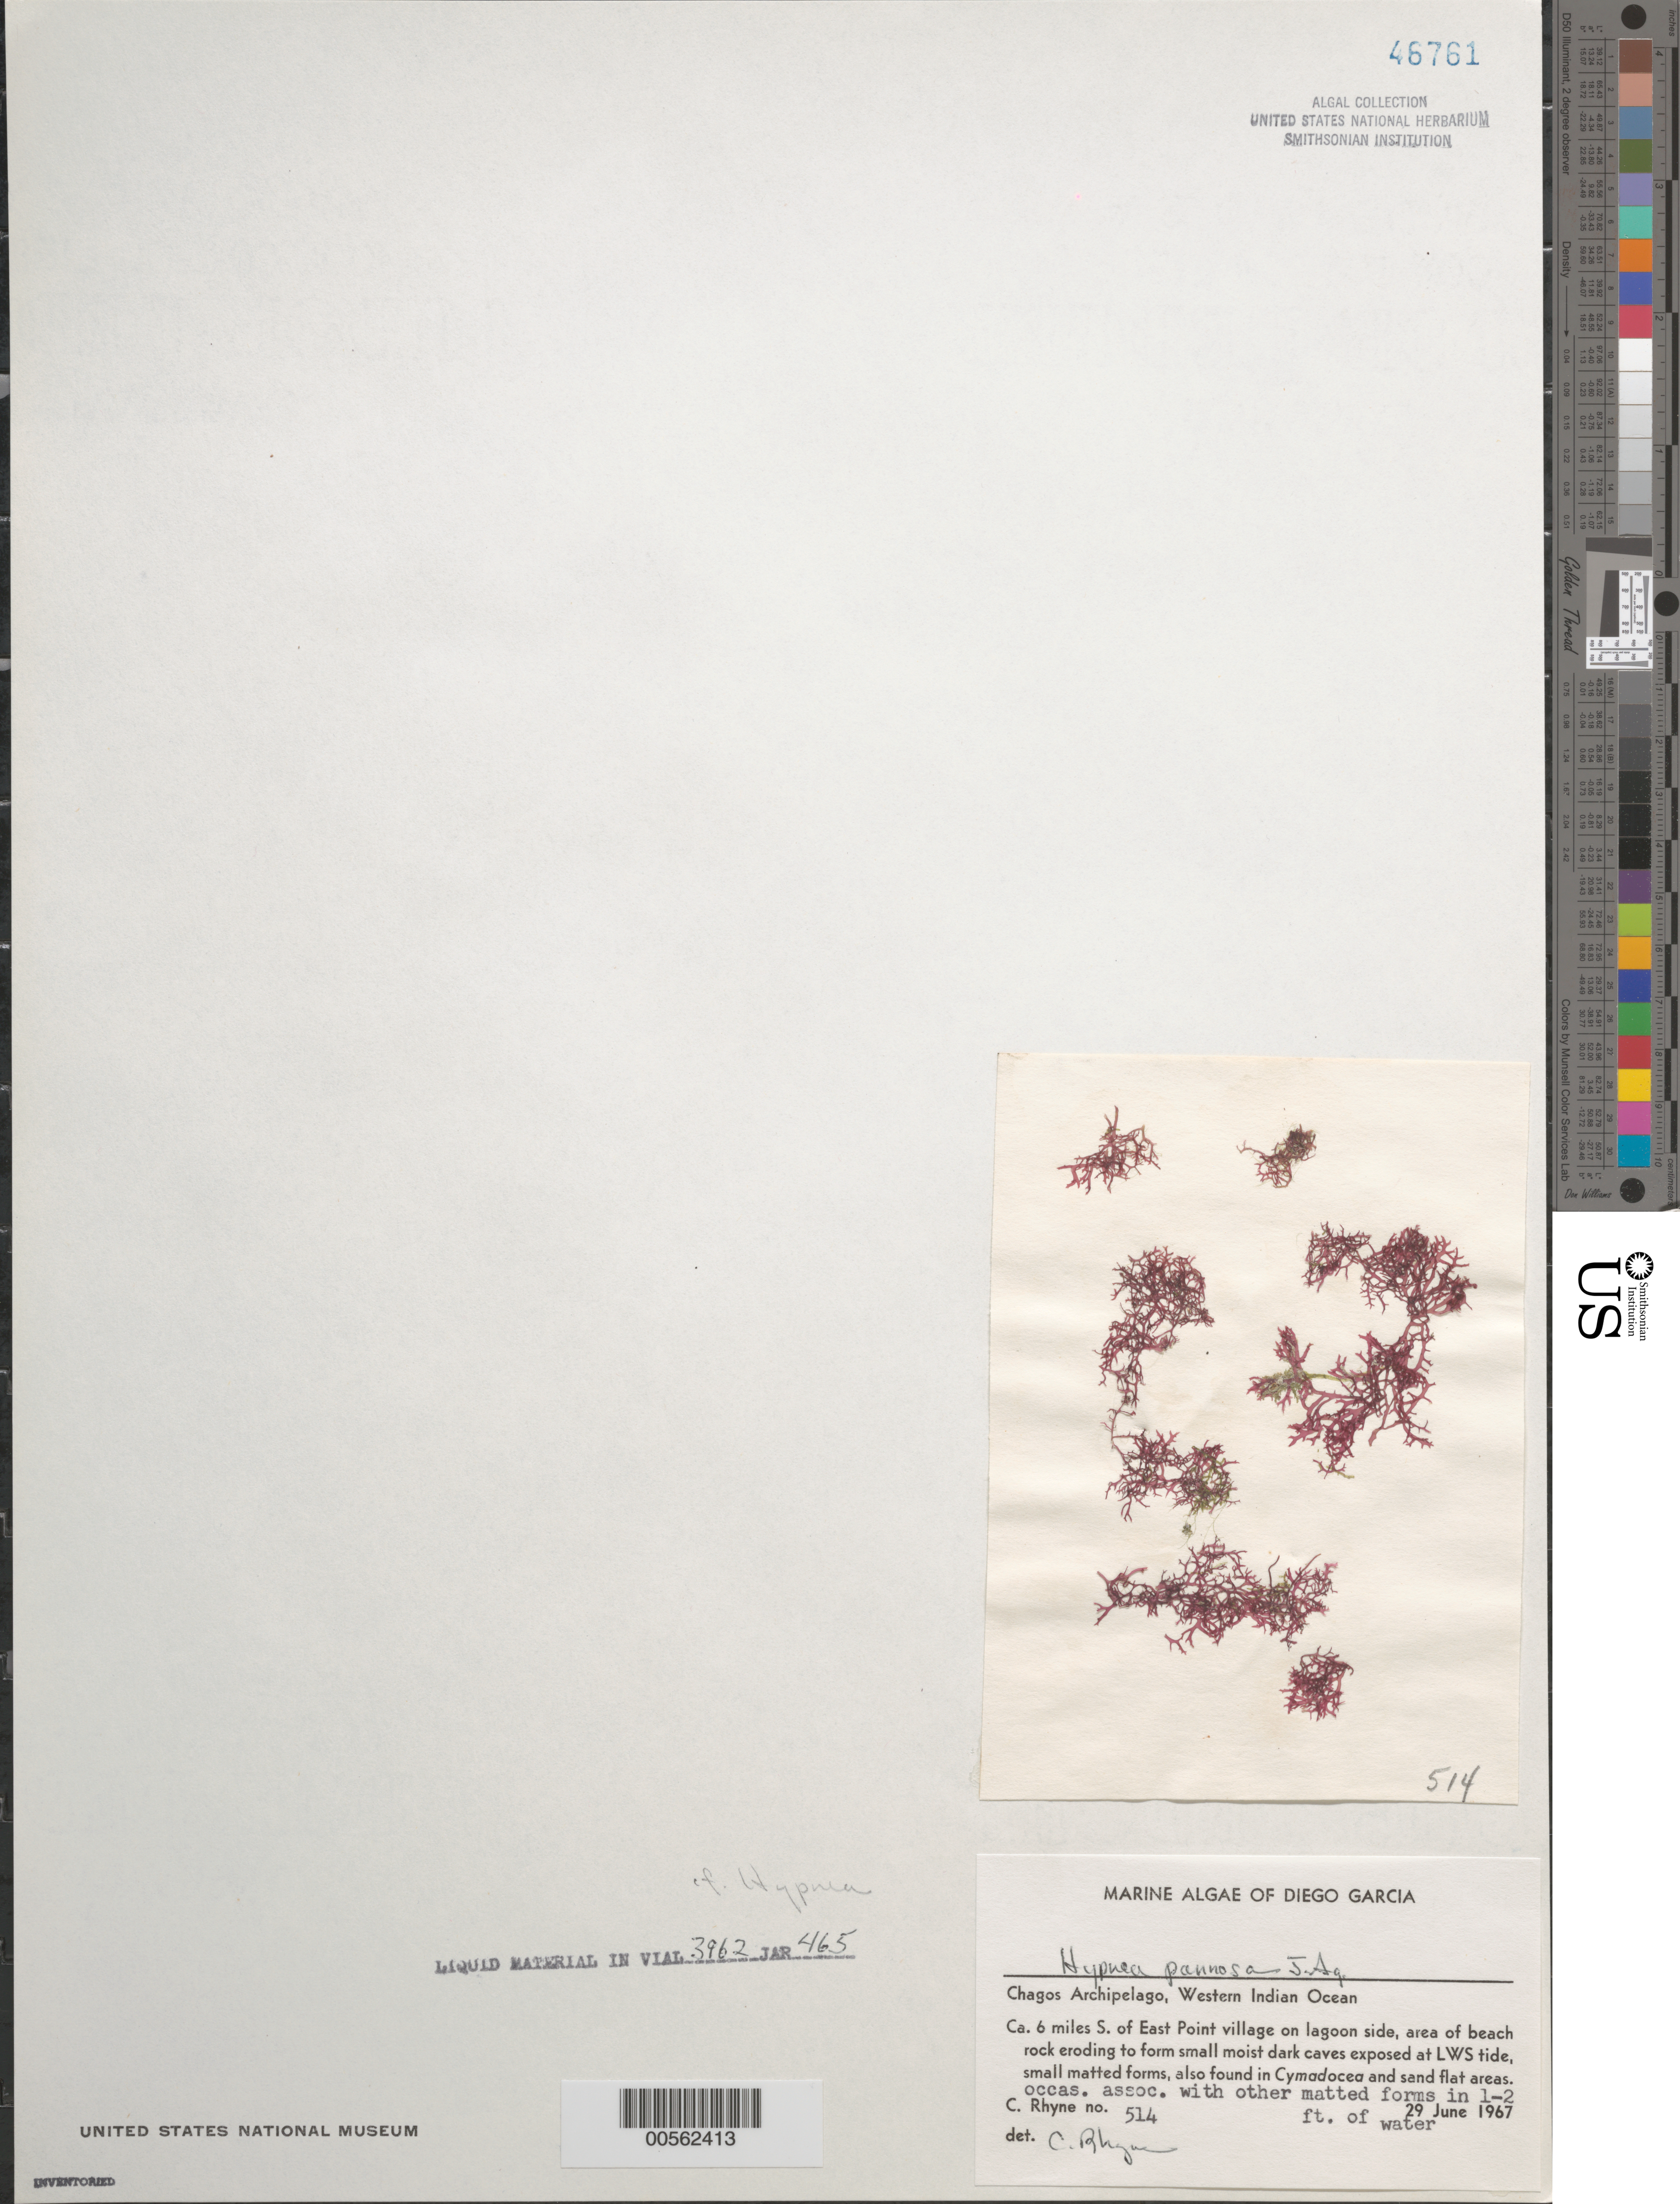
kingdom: Plantae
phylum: Rhodophyta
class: Florideophyceae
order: Gigartinales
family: Cystocloniaceae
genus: Hypnea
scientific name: Hypnea pannosa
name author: J. Agardh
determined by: Rhyne, C. F.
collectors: C. Rhyne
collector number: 514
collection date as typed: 29 Jun 1967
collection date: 1967-06-29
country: British Indian Ocean Territory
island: Diego Garcia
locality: Ca. 6 miles south of East Point Village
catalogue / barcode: US 46761